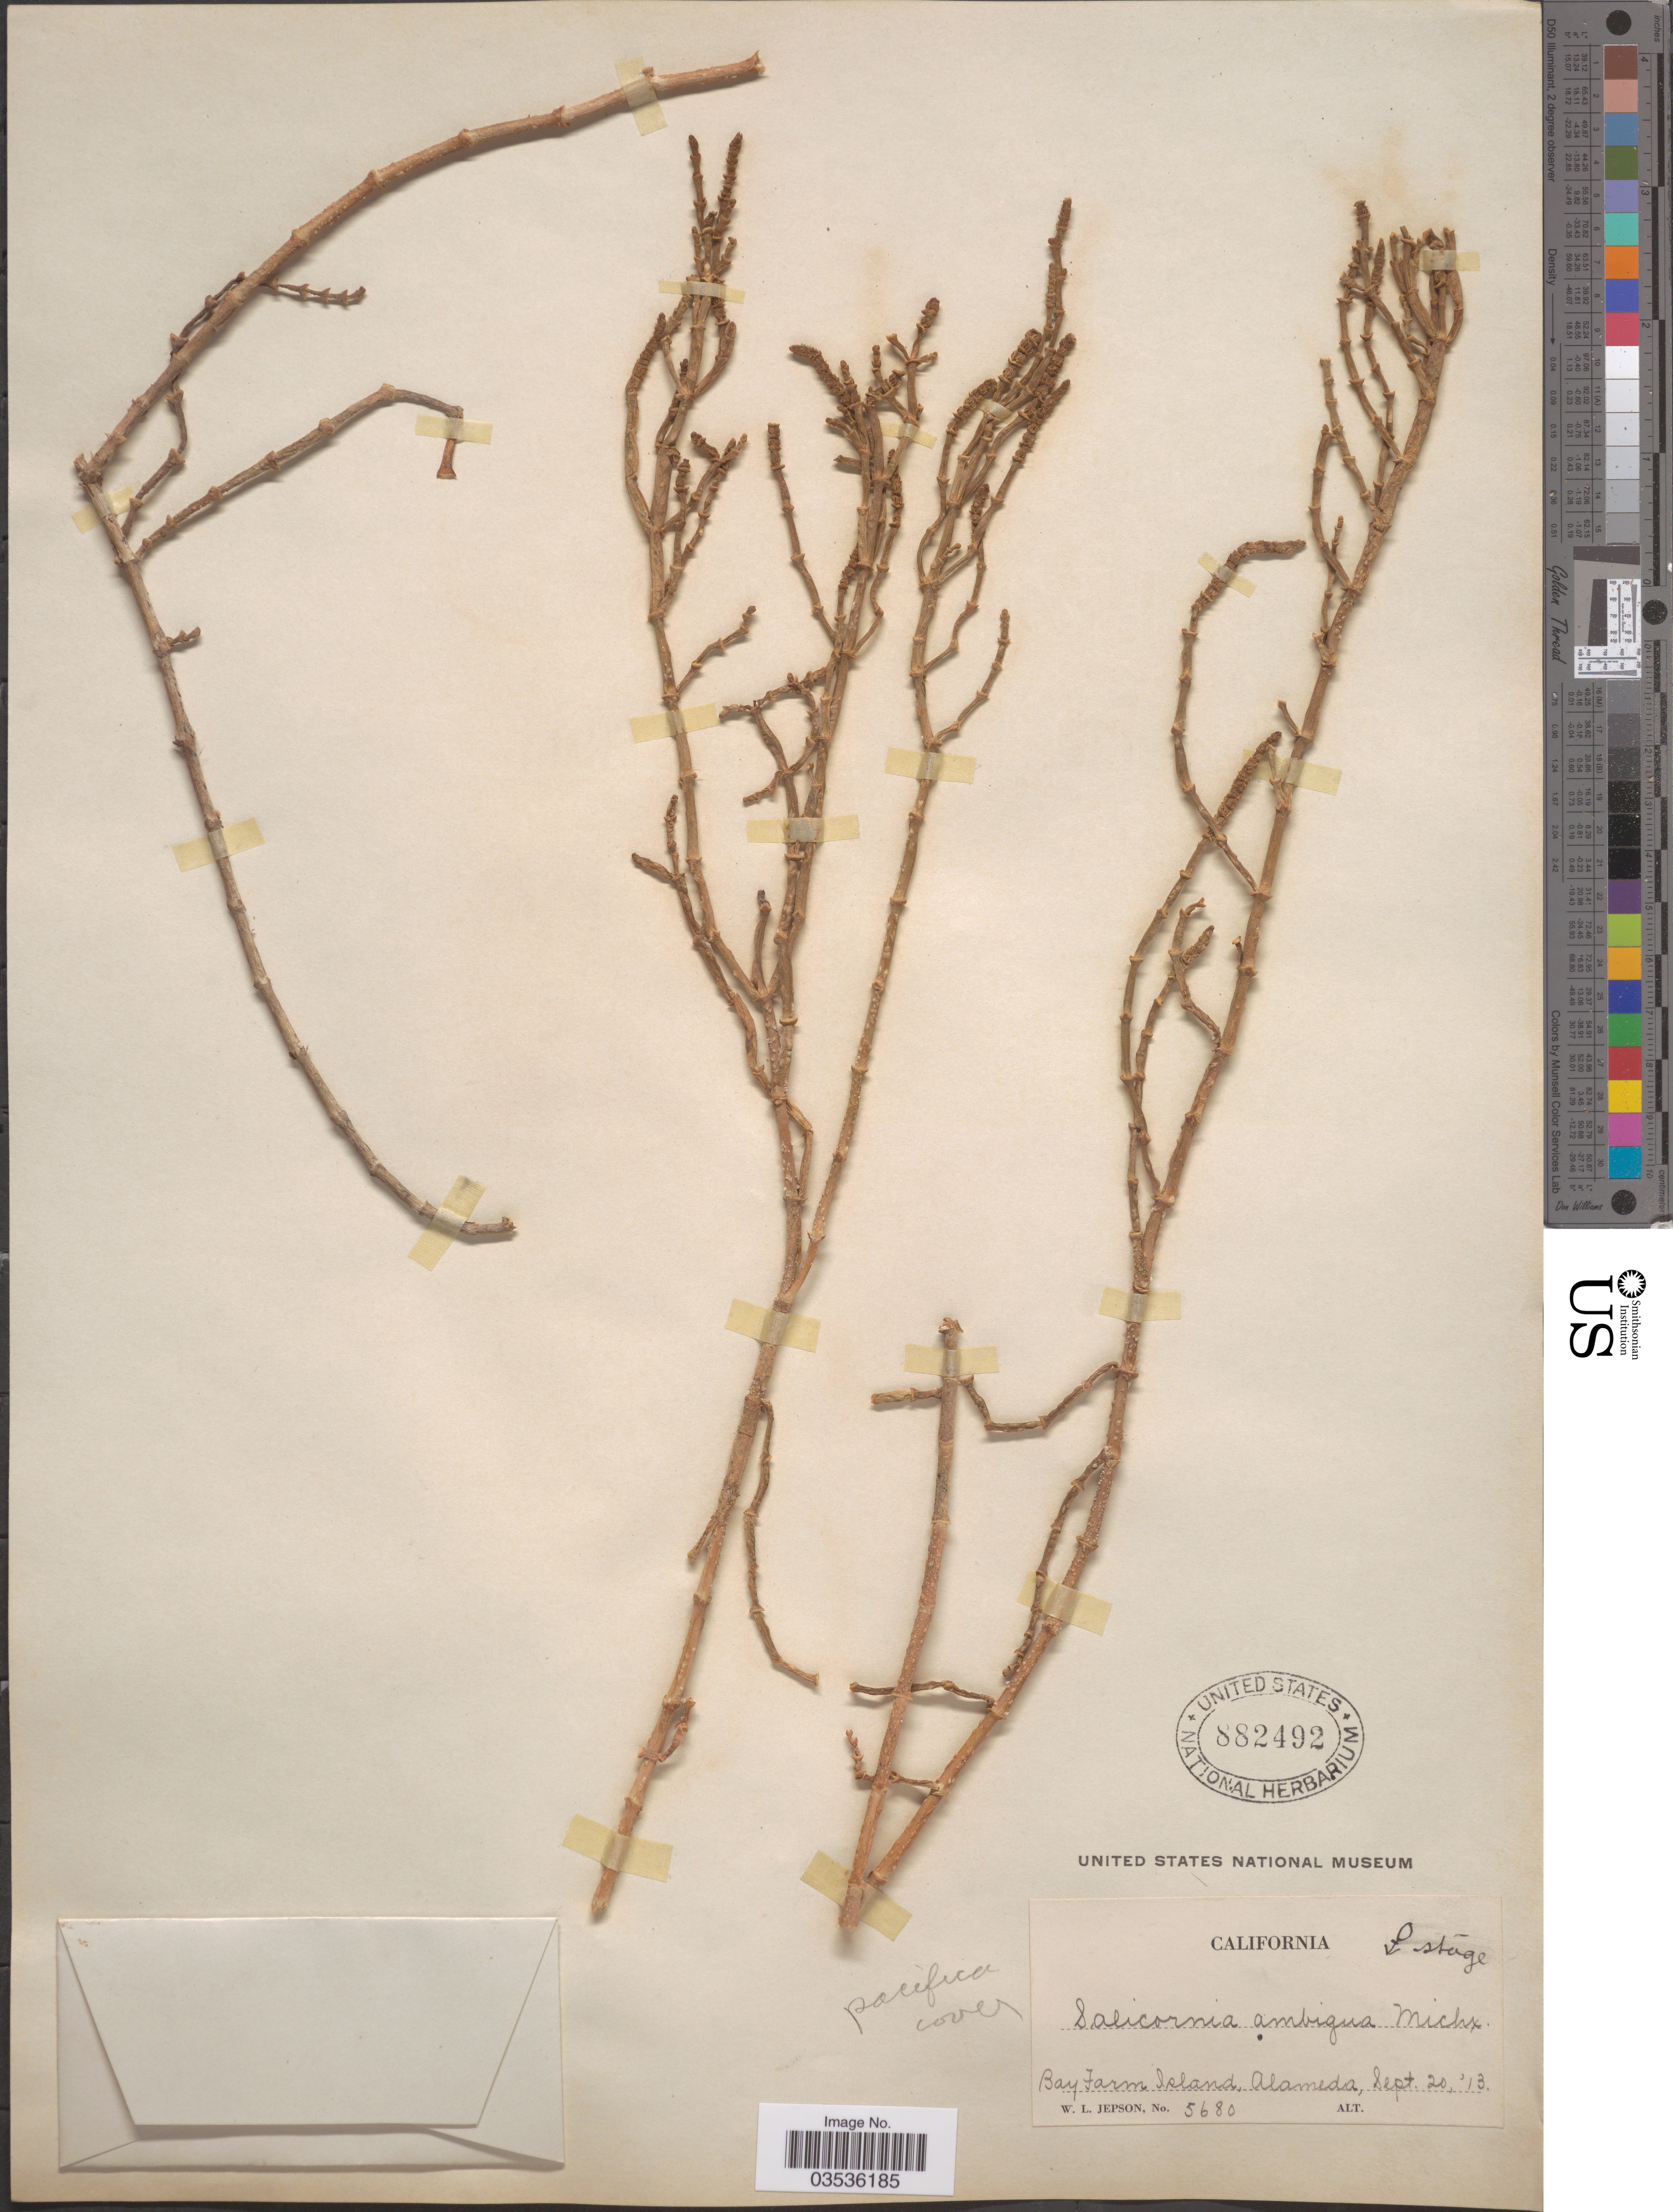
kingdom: Plantae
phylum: Tracheophyta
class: Magnoliopsida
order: Caryophyllales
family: Amaranthaceae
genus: Salicornia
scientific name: Salicornia pacifica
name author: Standl.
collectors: W. L. Jepson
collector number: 5680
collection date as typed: Transcribed d/m/y: 20/9/13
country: United States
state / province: California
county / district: Alameda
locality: Bay Farm Island, Alameda.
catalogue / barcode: US 882492